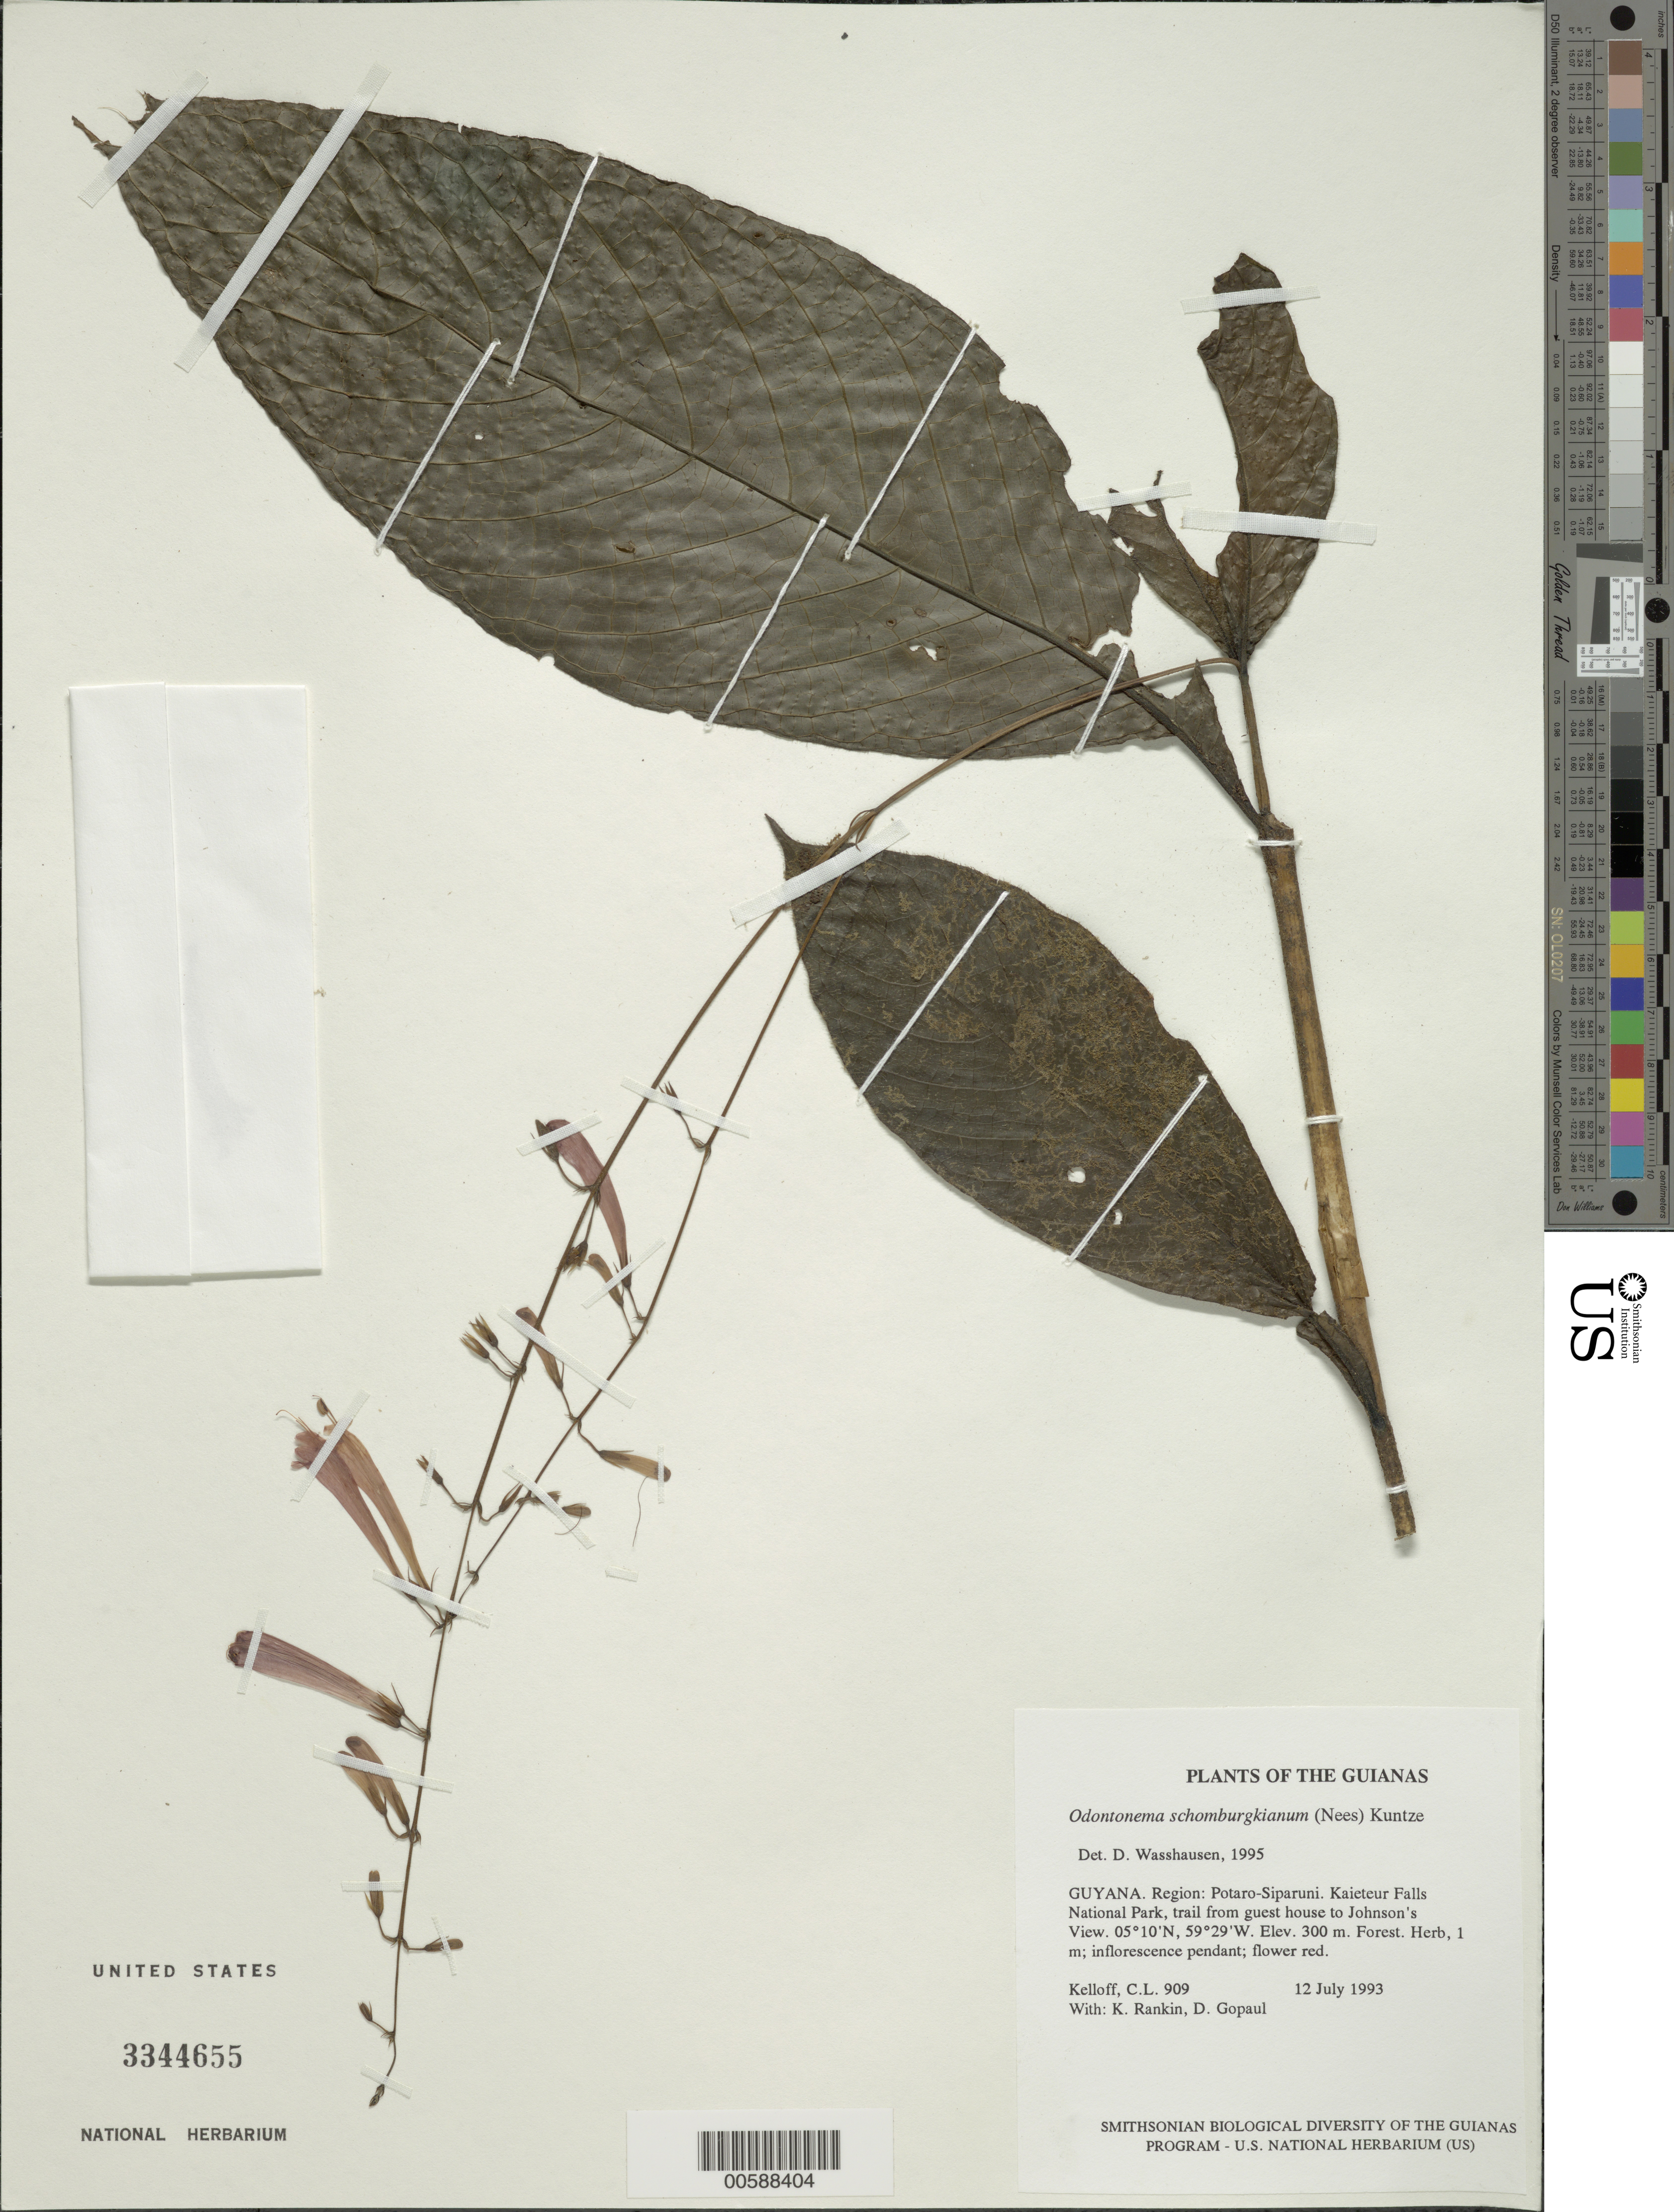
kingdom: Plantae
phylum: Tracheophyta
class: Magnoliopsida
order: Lamiales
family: Acanthaceae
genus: Odontonema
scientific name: Odontonema schomburgkianum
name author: (Nees) Kuntze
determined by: Wasshausen, Dieter C., (BOT), Smithsonian Institution - National Museum of Natural History (UNITED STATES)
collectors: C. L. Kelloff, K. Rankin & D. Gopaul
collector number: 909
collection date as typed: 12 July 1993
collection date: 1993-07-12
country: Guyana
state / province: Potaro-Siparuni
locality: Kaieteur Falls National Park, trail from guest house to Johnson's View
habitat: Forest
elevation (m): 300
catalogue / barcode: US 3344655